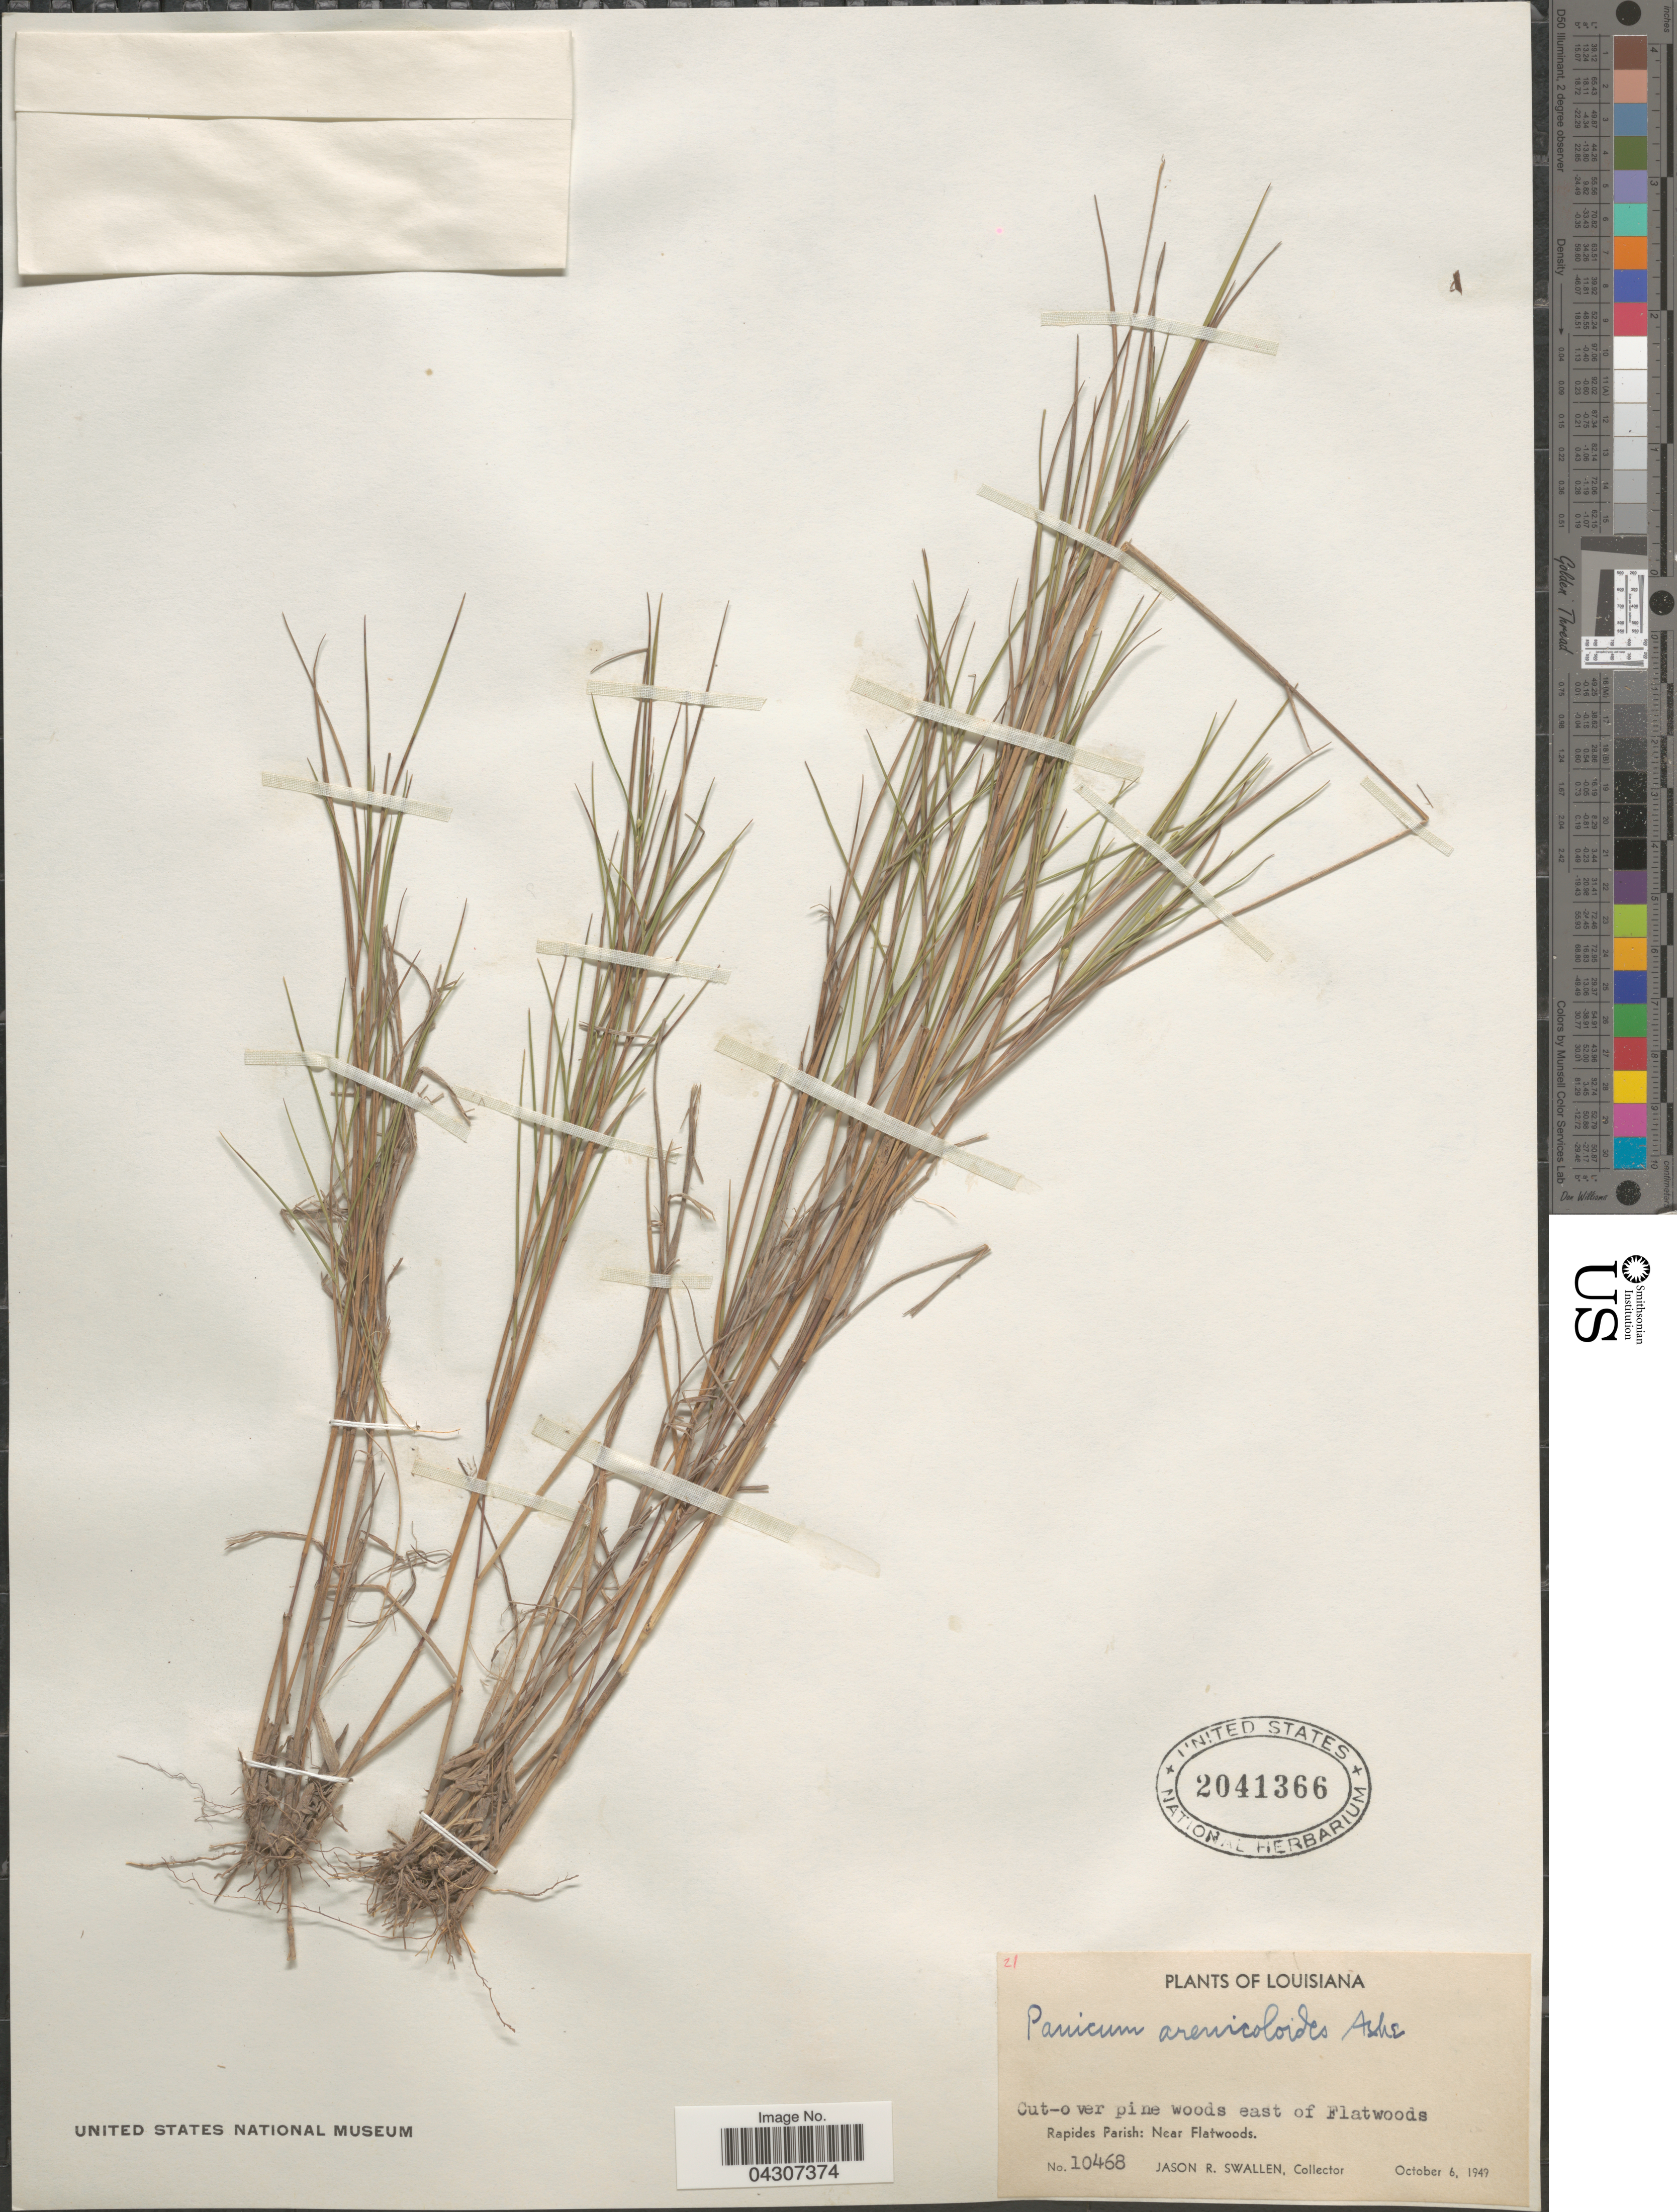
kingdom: Plantae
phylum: Tracheophyta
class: Liliopsida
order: Poales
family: Poaceae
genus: Dichanthelium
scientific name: Dichanthelium aciculare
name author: (Desv. ex Poir.) Gould & C.A. Clark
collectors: J. R. Swallen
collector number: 10468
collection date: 1949-10-06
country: United States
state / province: Louisiana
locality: Cut-over pine woods east of Flatwoods. Rapides Parish: Near Flatwoods.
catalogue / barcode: US 2041366